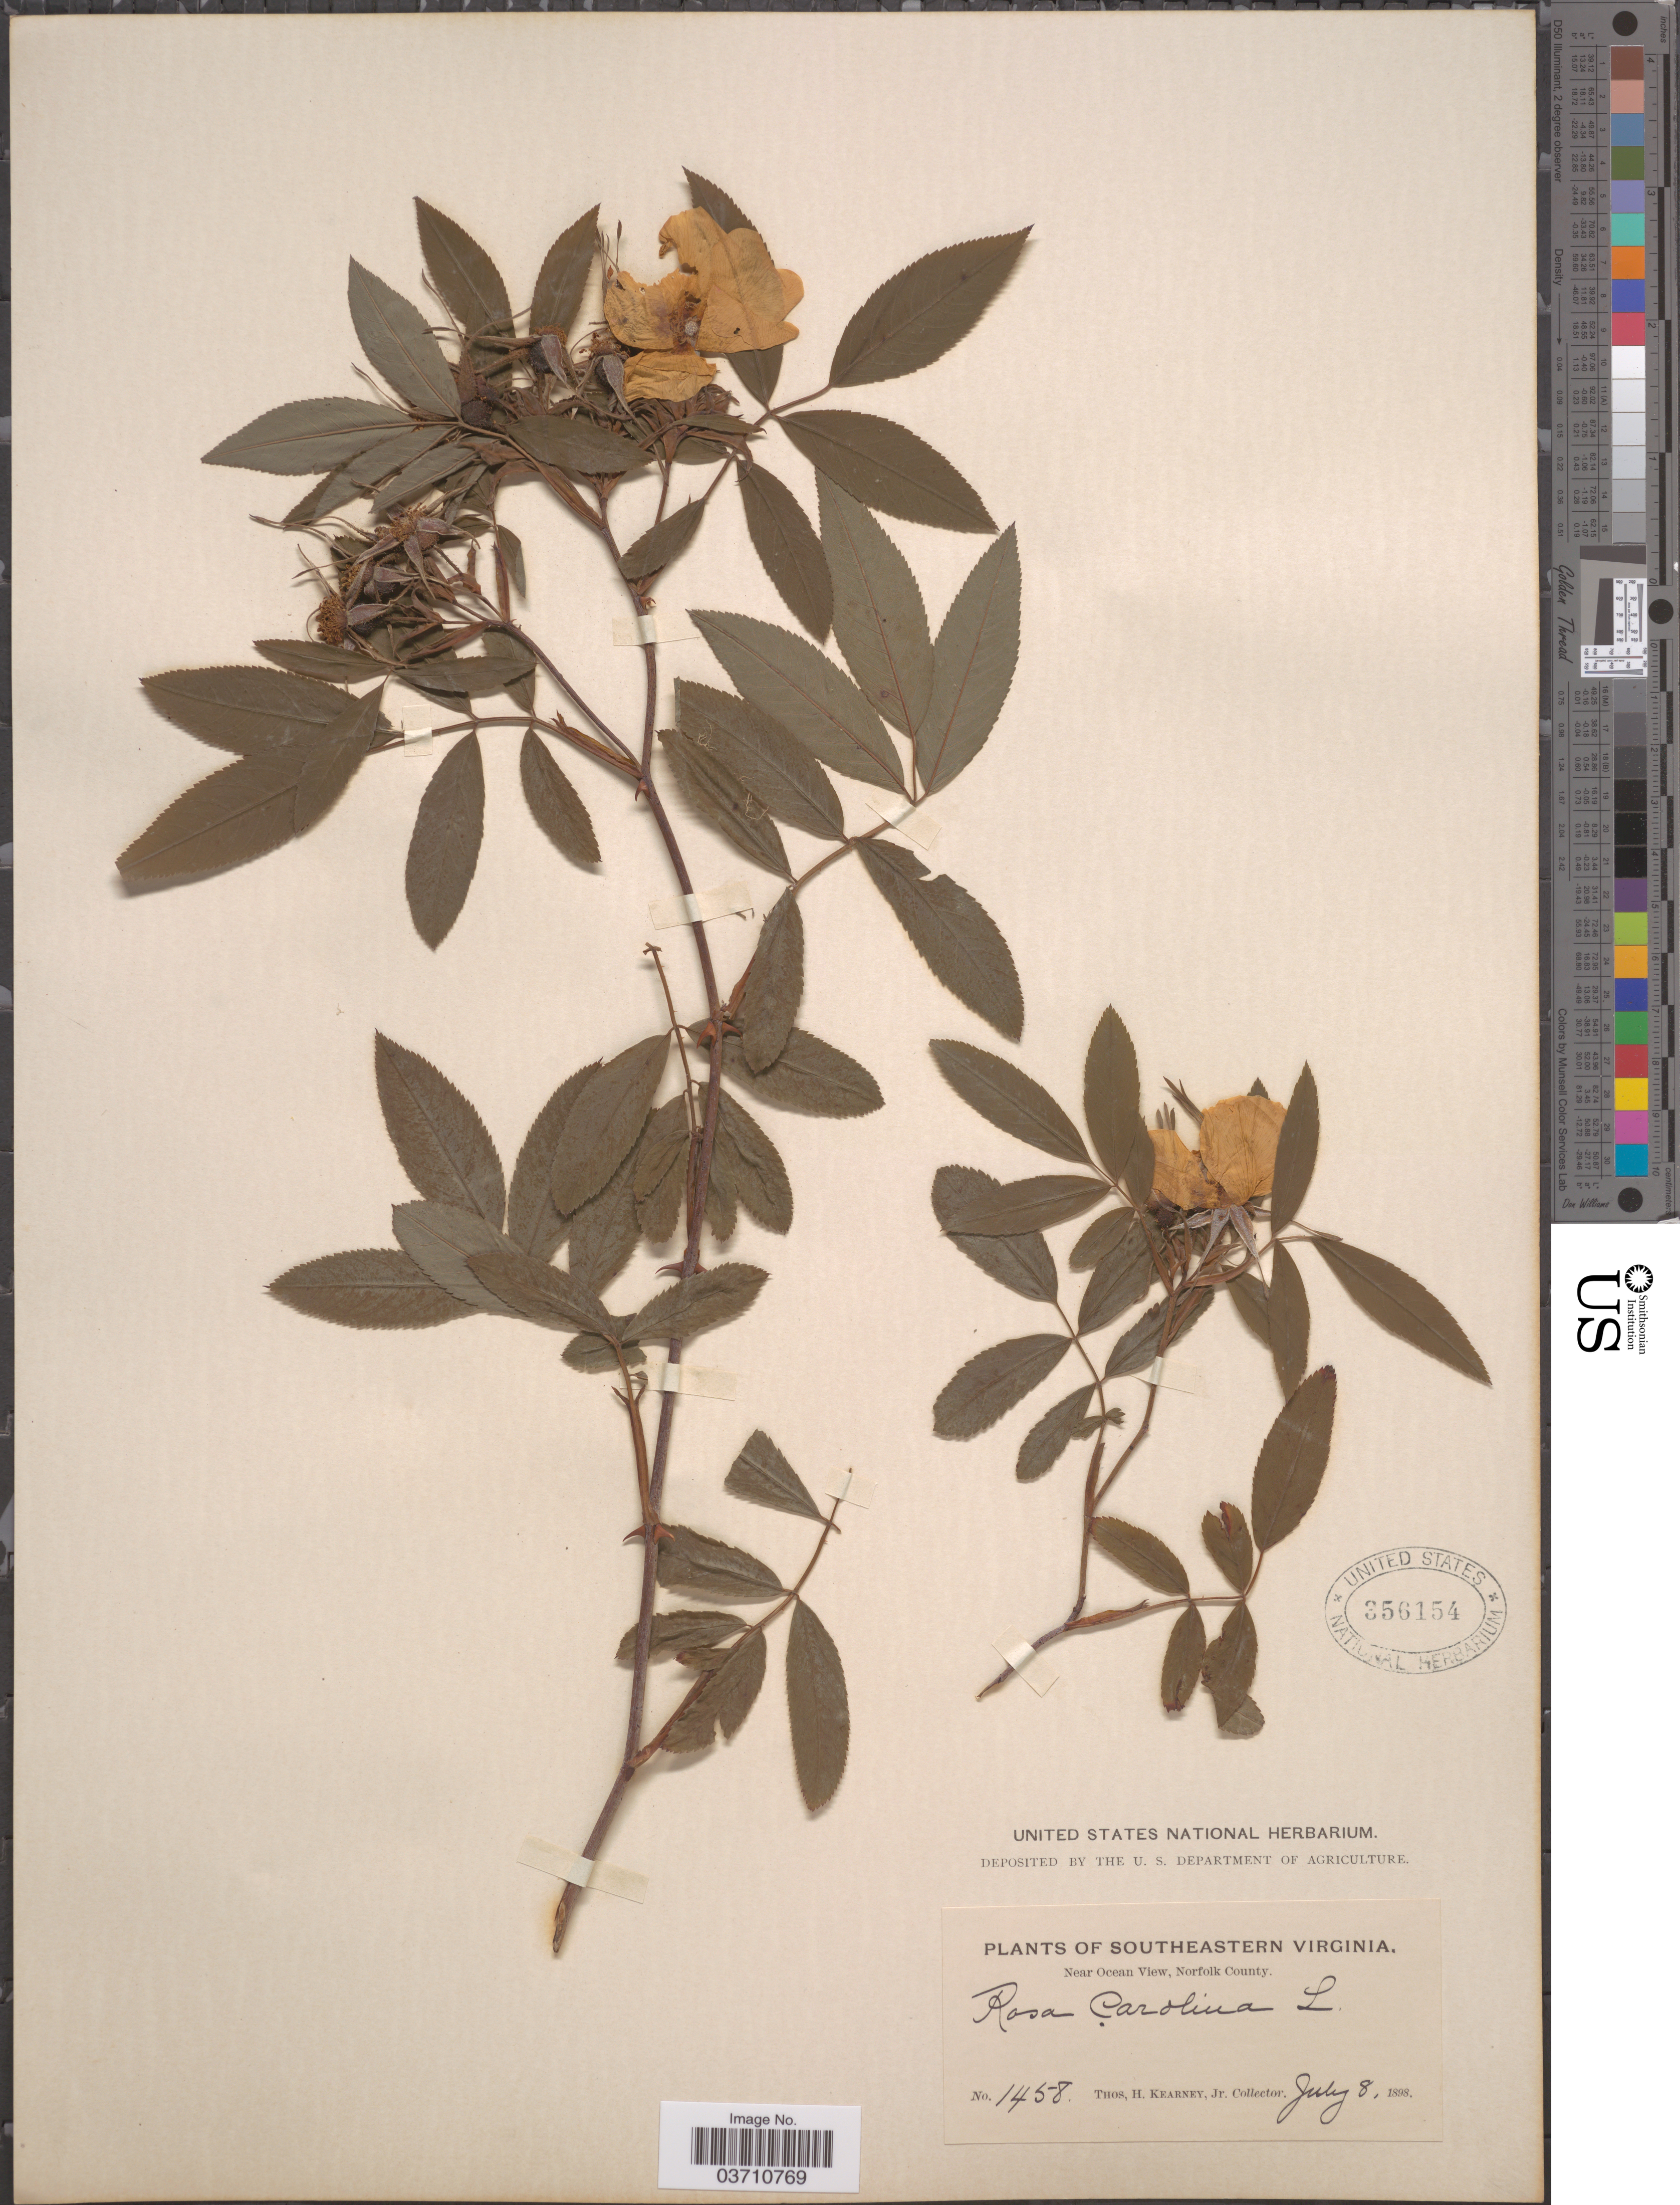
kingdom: Plantae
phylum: Tracheophyta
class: Magnoliopsida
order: Rosales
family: Rosaceae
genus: Rosa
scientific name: Rosa carolina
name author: L.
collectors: T. H. Kearney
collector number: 1458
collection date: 1898-07-08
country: United States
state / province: Virginia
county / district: City of Norfolk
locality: Southeastern Virginia. Near Ocean View, Norfolk County.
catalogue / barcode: US 356154